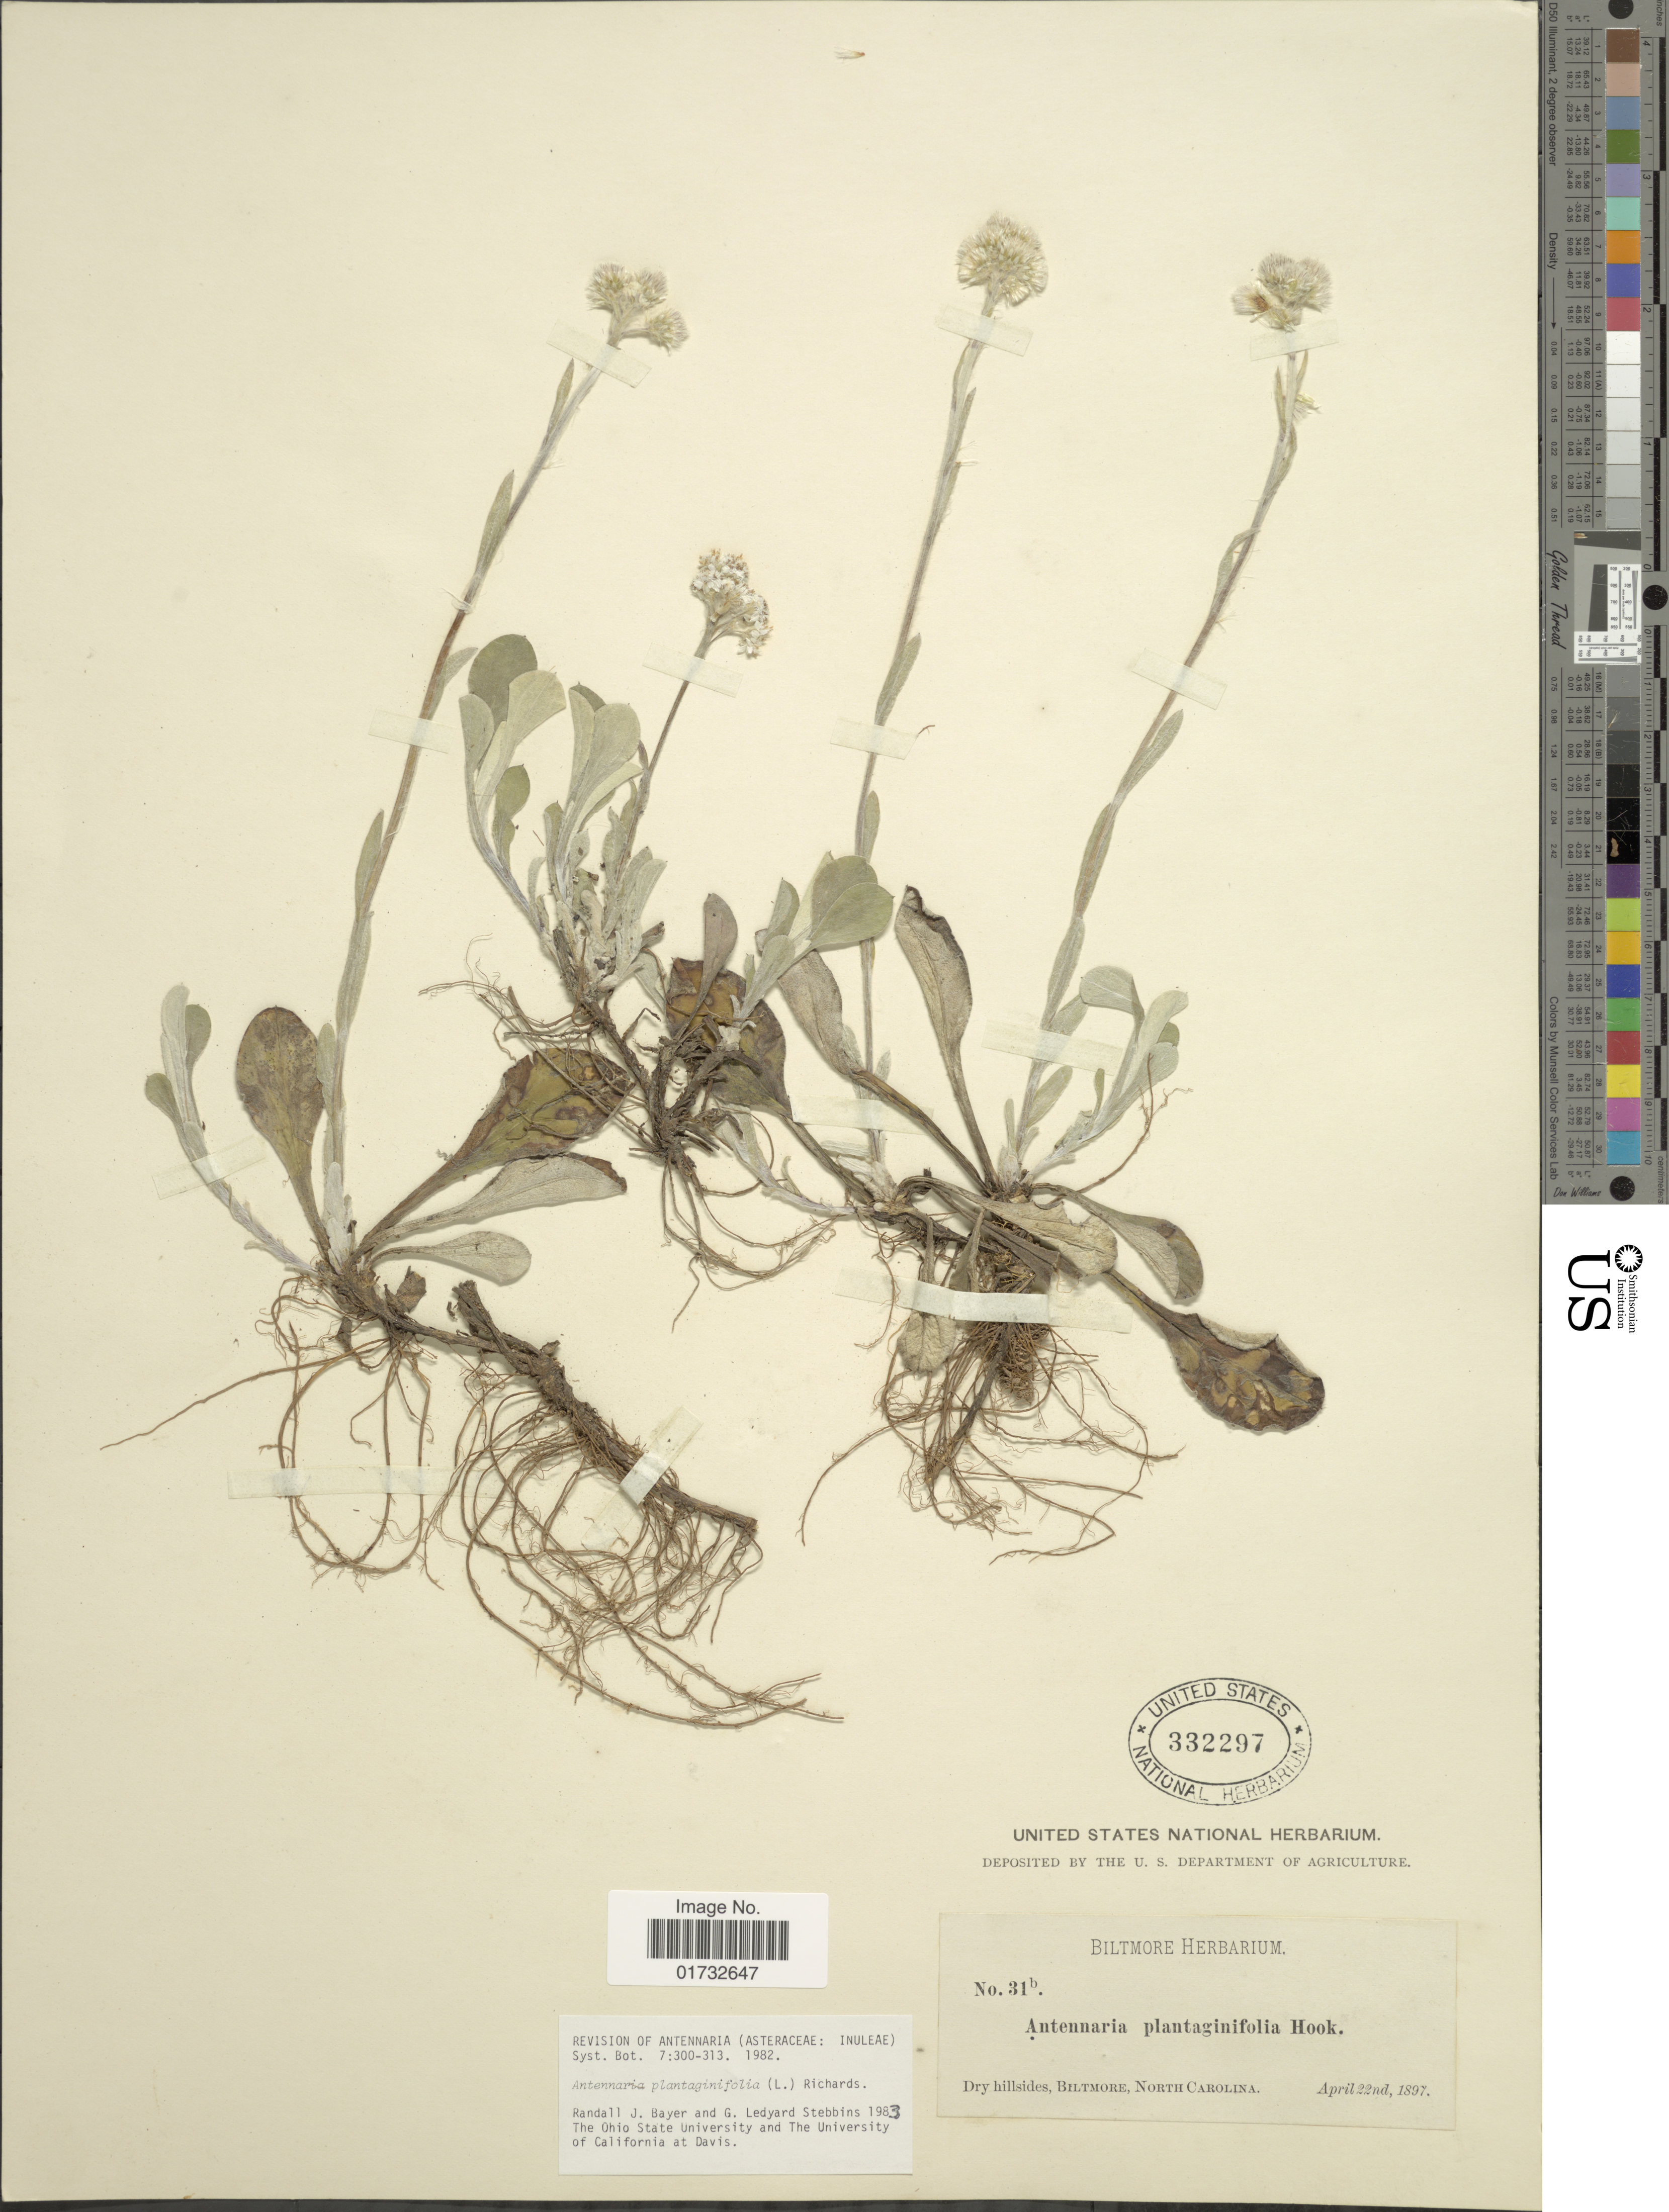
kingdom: Plantae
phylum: Tracheophyta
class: Magnoliopsida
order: Asterales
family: Asteraceae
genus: Antennaria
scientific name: Antennaria plantaginifolia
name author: (L.) Richardson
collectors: ex herb. Biltmore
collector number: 31b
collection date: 1897-04-22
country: United States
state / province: North Carolina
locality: Biltmore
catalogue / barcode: US 332297